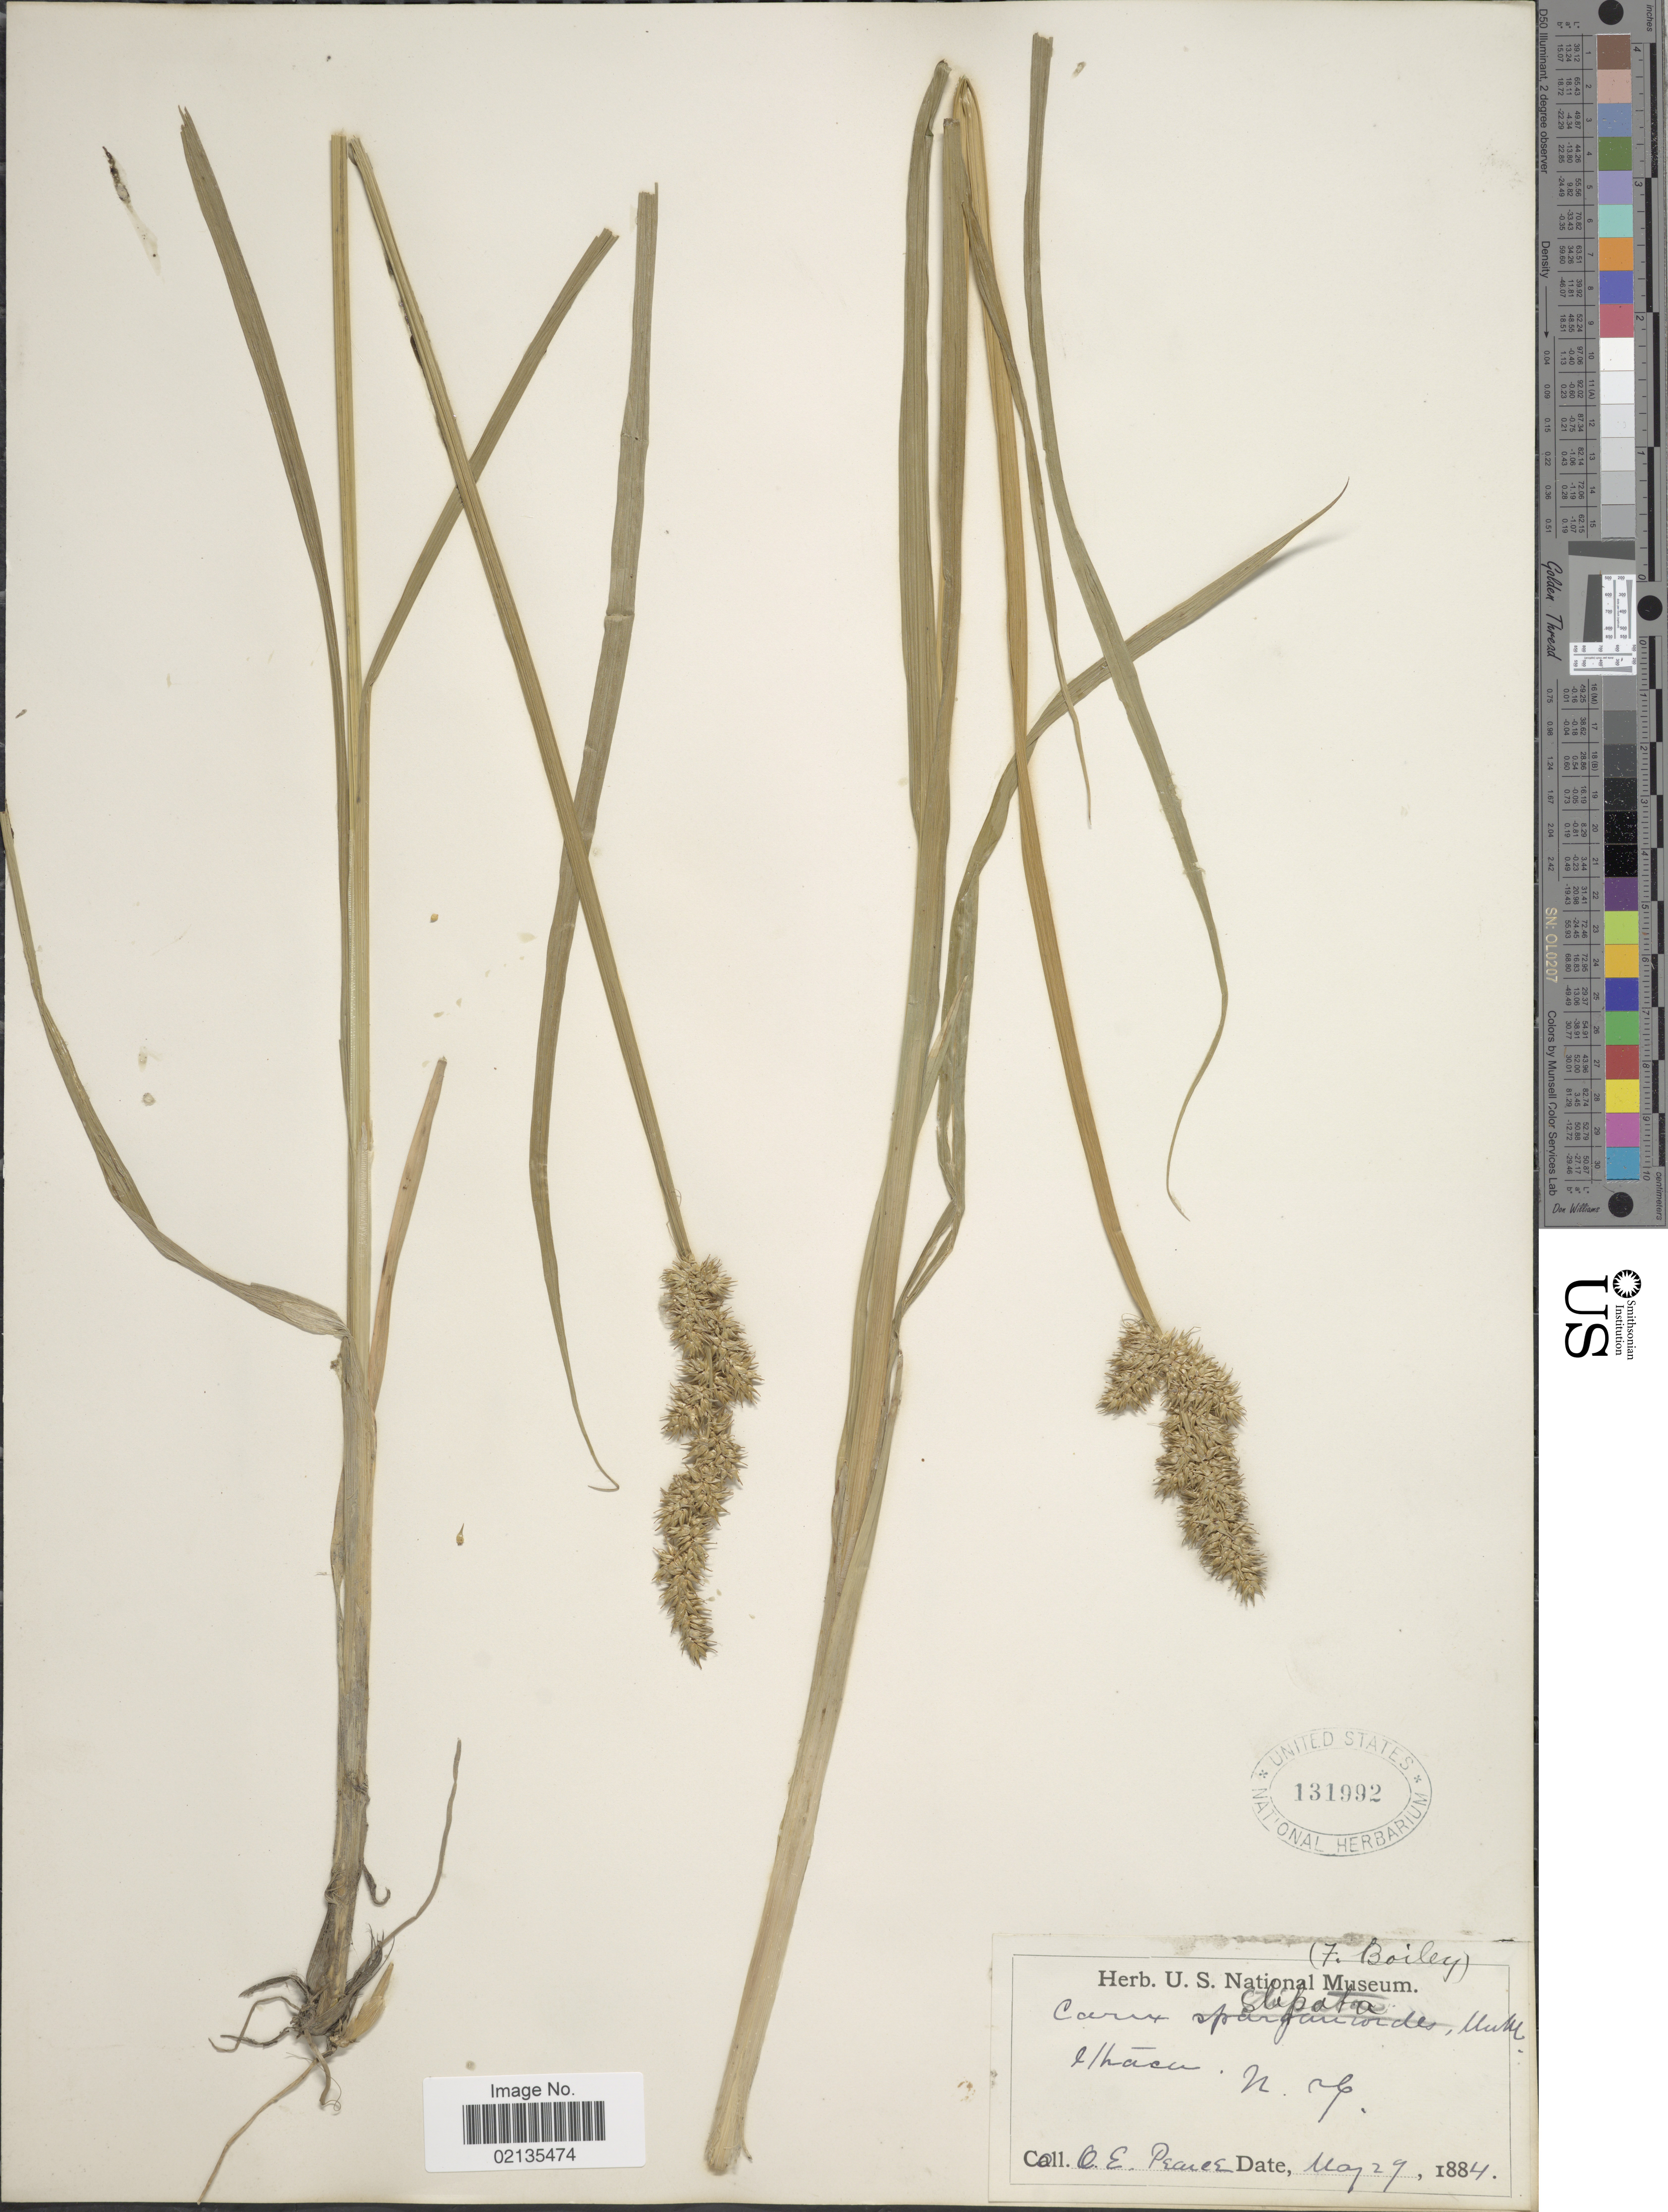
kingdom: Plantae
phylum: Tracheophyta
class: Liliopsida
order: Poales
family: Cyperaceae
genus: Carex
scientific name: Carex stipata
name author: Muhl. ex Willd.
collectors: O. E. Pearce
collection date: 1884-05-29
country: United States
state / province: New York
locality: Ithaca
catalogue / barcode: US 131992